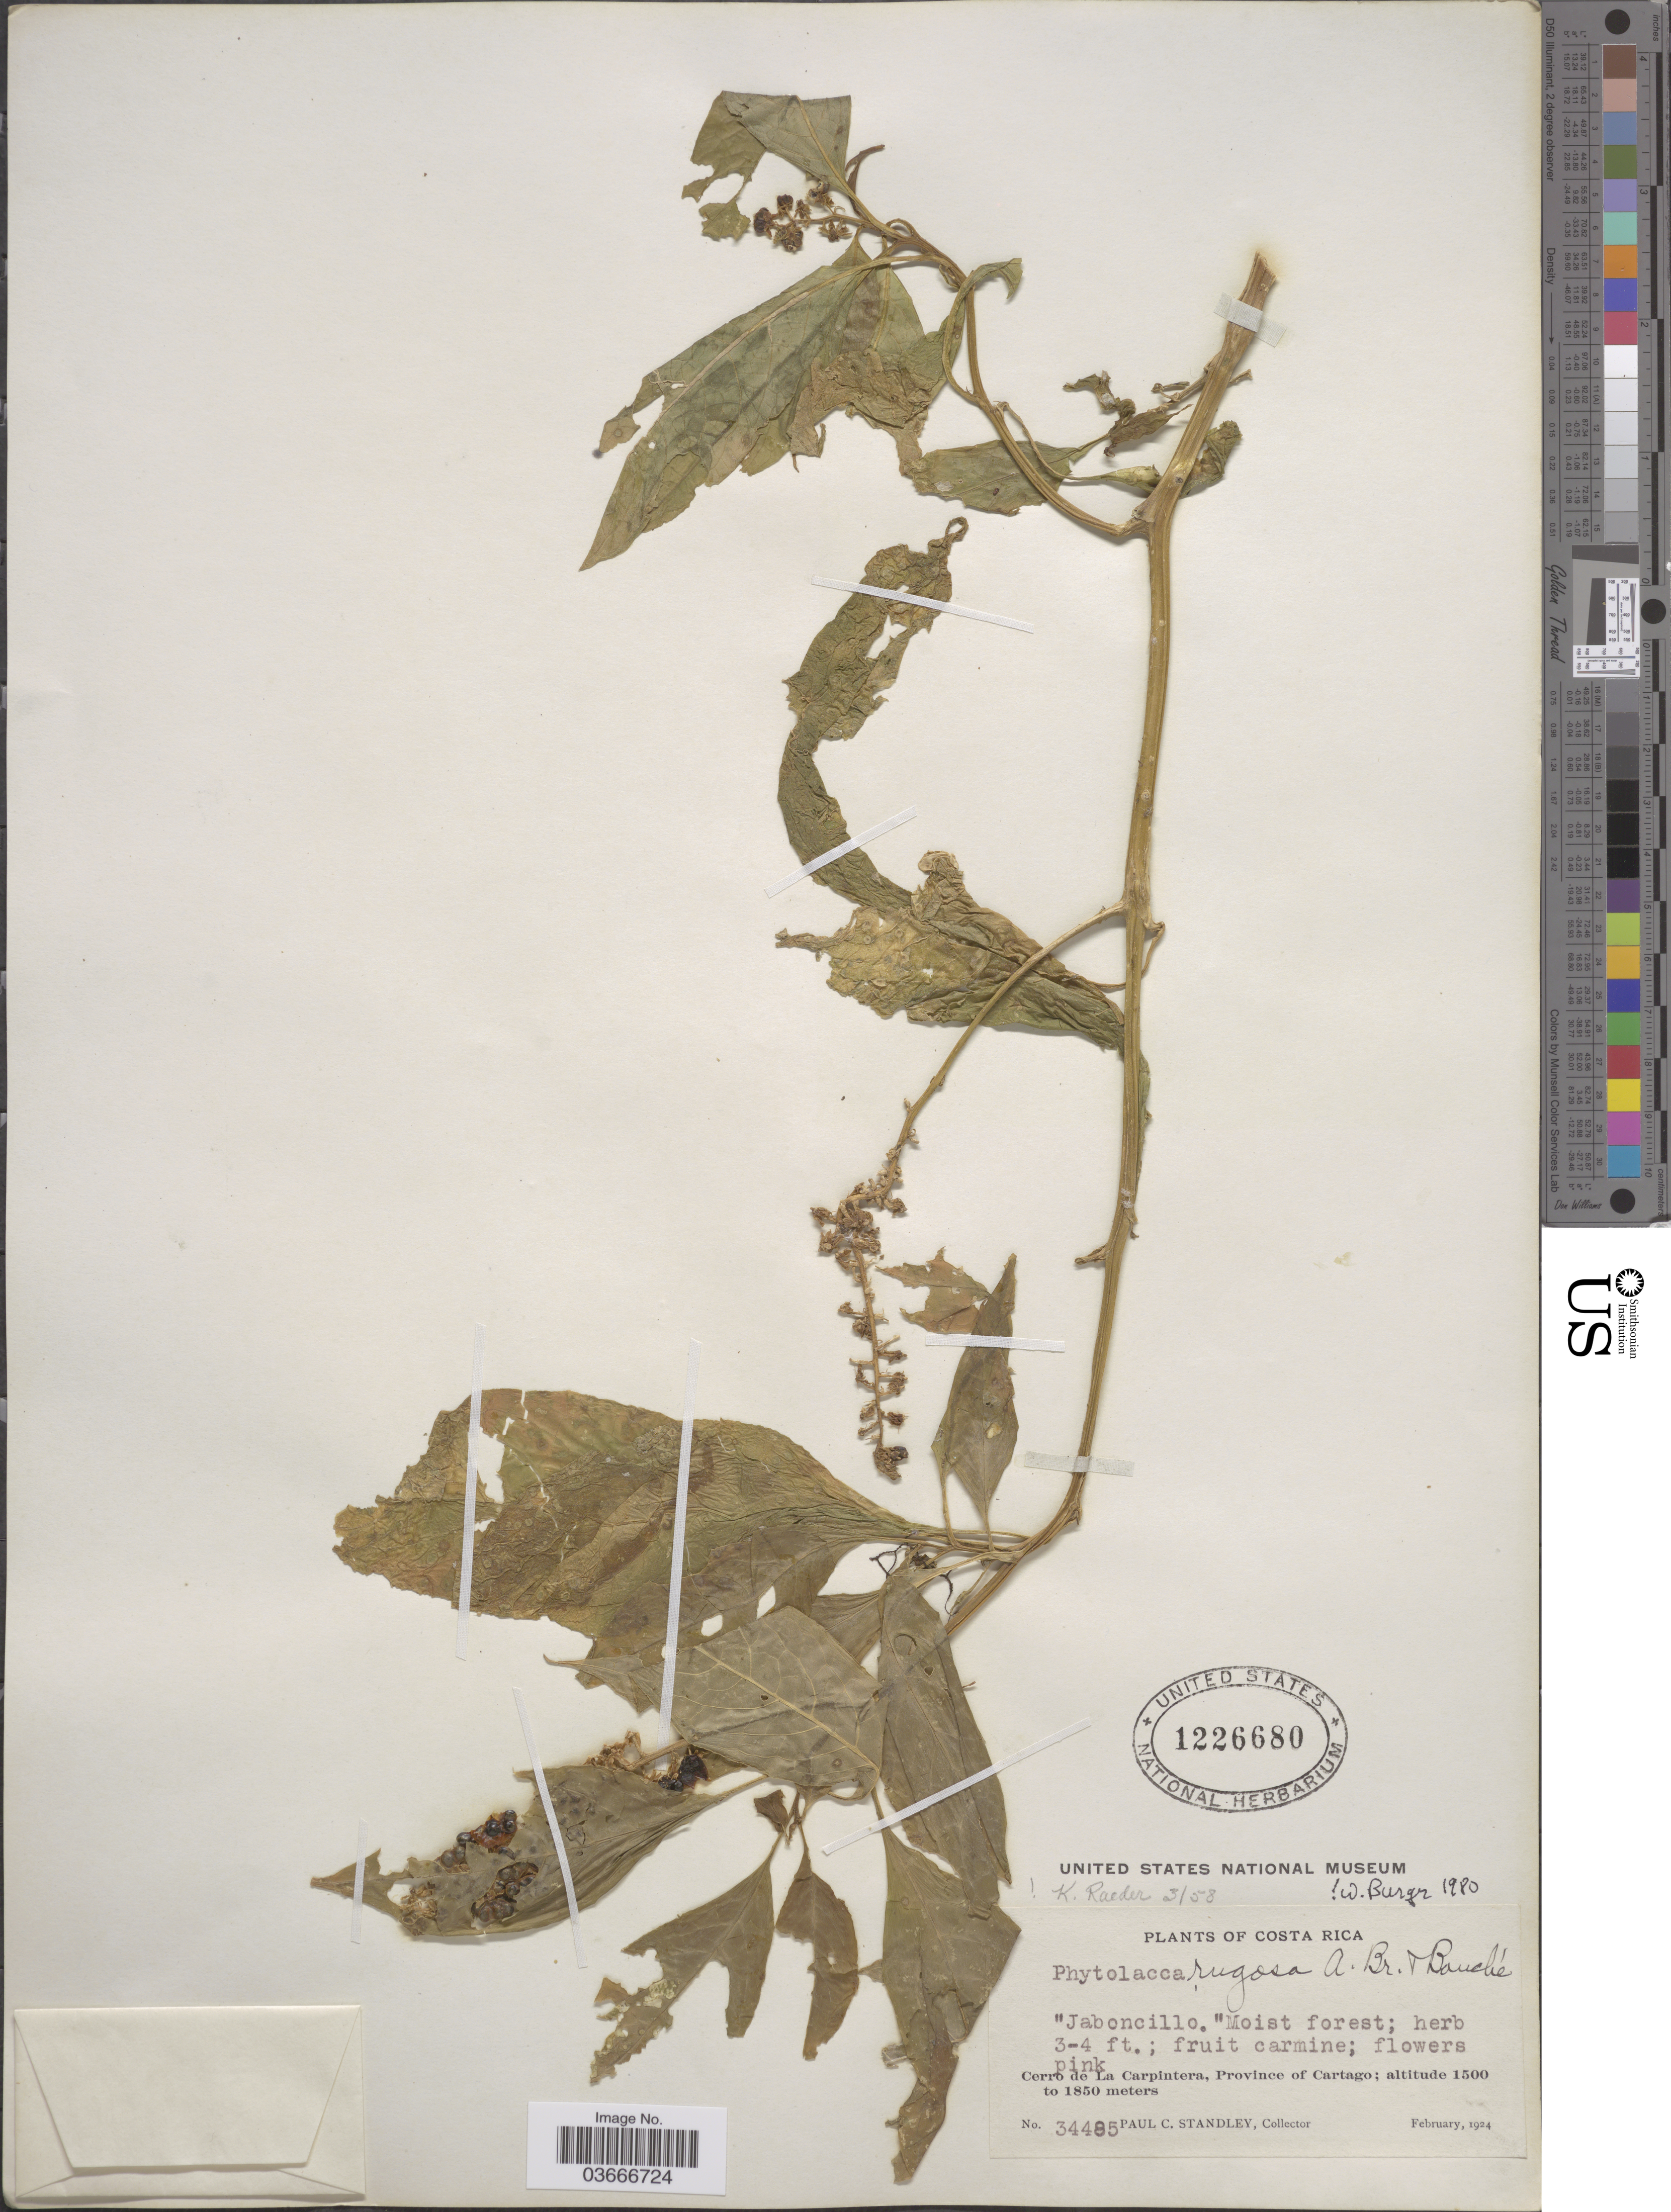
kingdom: Plantae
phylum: Tracheophyta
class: Magnoliopsida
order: Caryophyllales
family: Phytolaccaceae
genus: Phytolacca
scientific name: Phytolacca rugosa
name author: A. Braun & C.D. Bouché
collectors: P. C. Standley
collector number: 34485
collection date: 1924-02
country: Costa Rica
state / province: Cartago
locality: Cerro de La Carpintera.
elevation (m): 1500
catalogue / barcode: US 1226680